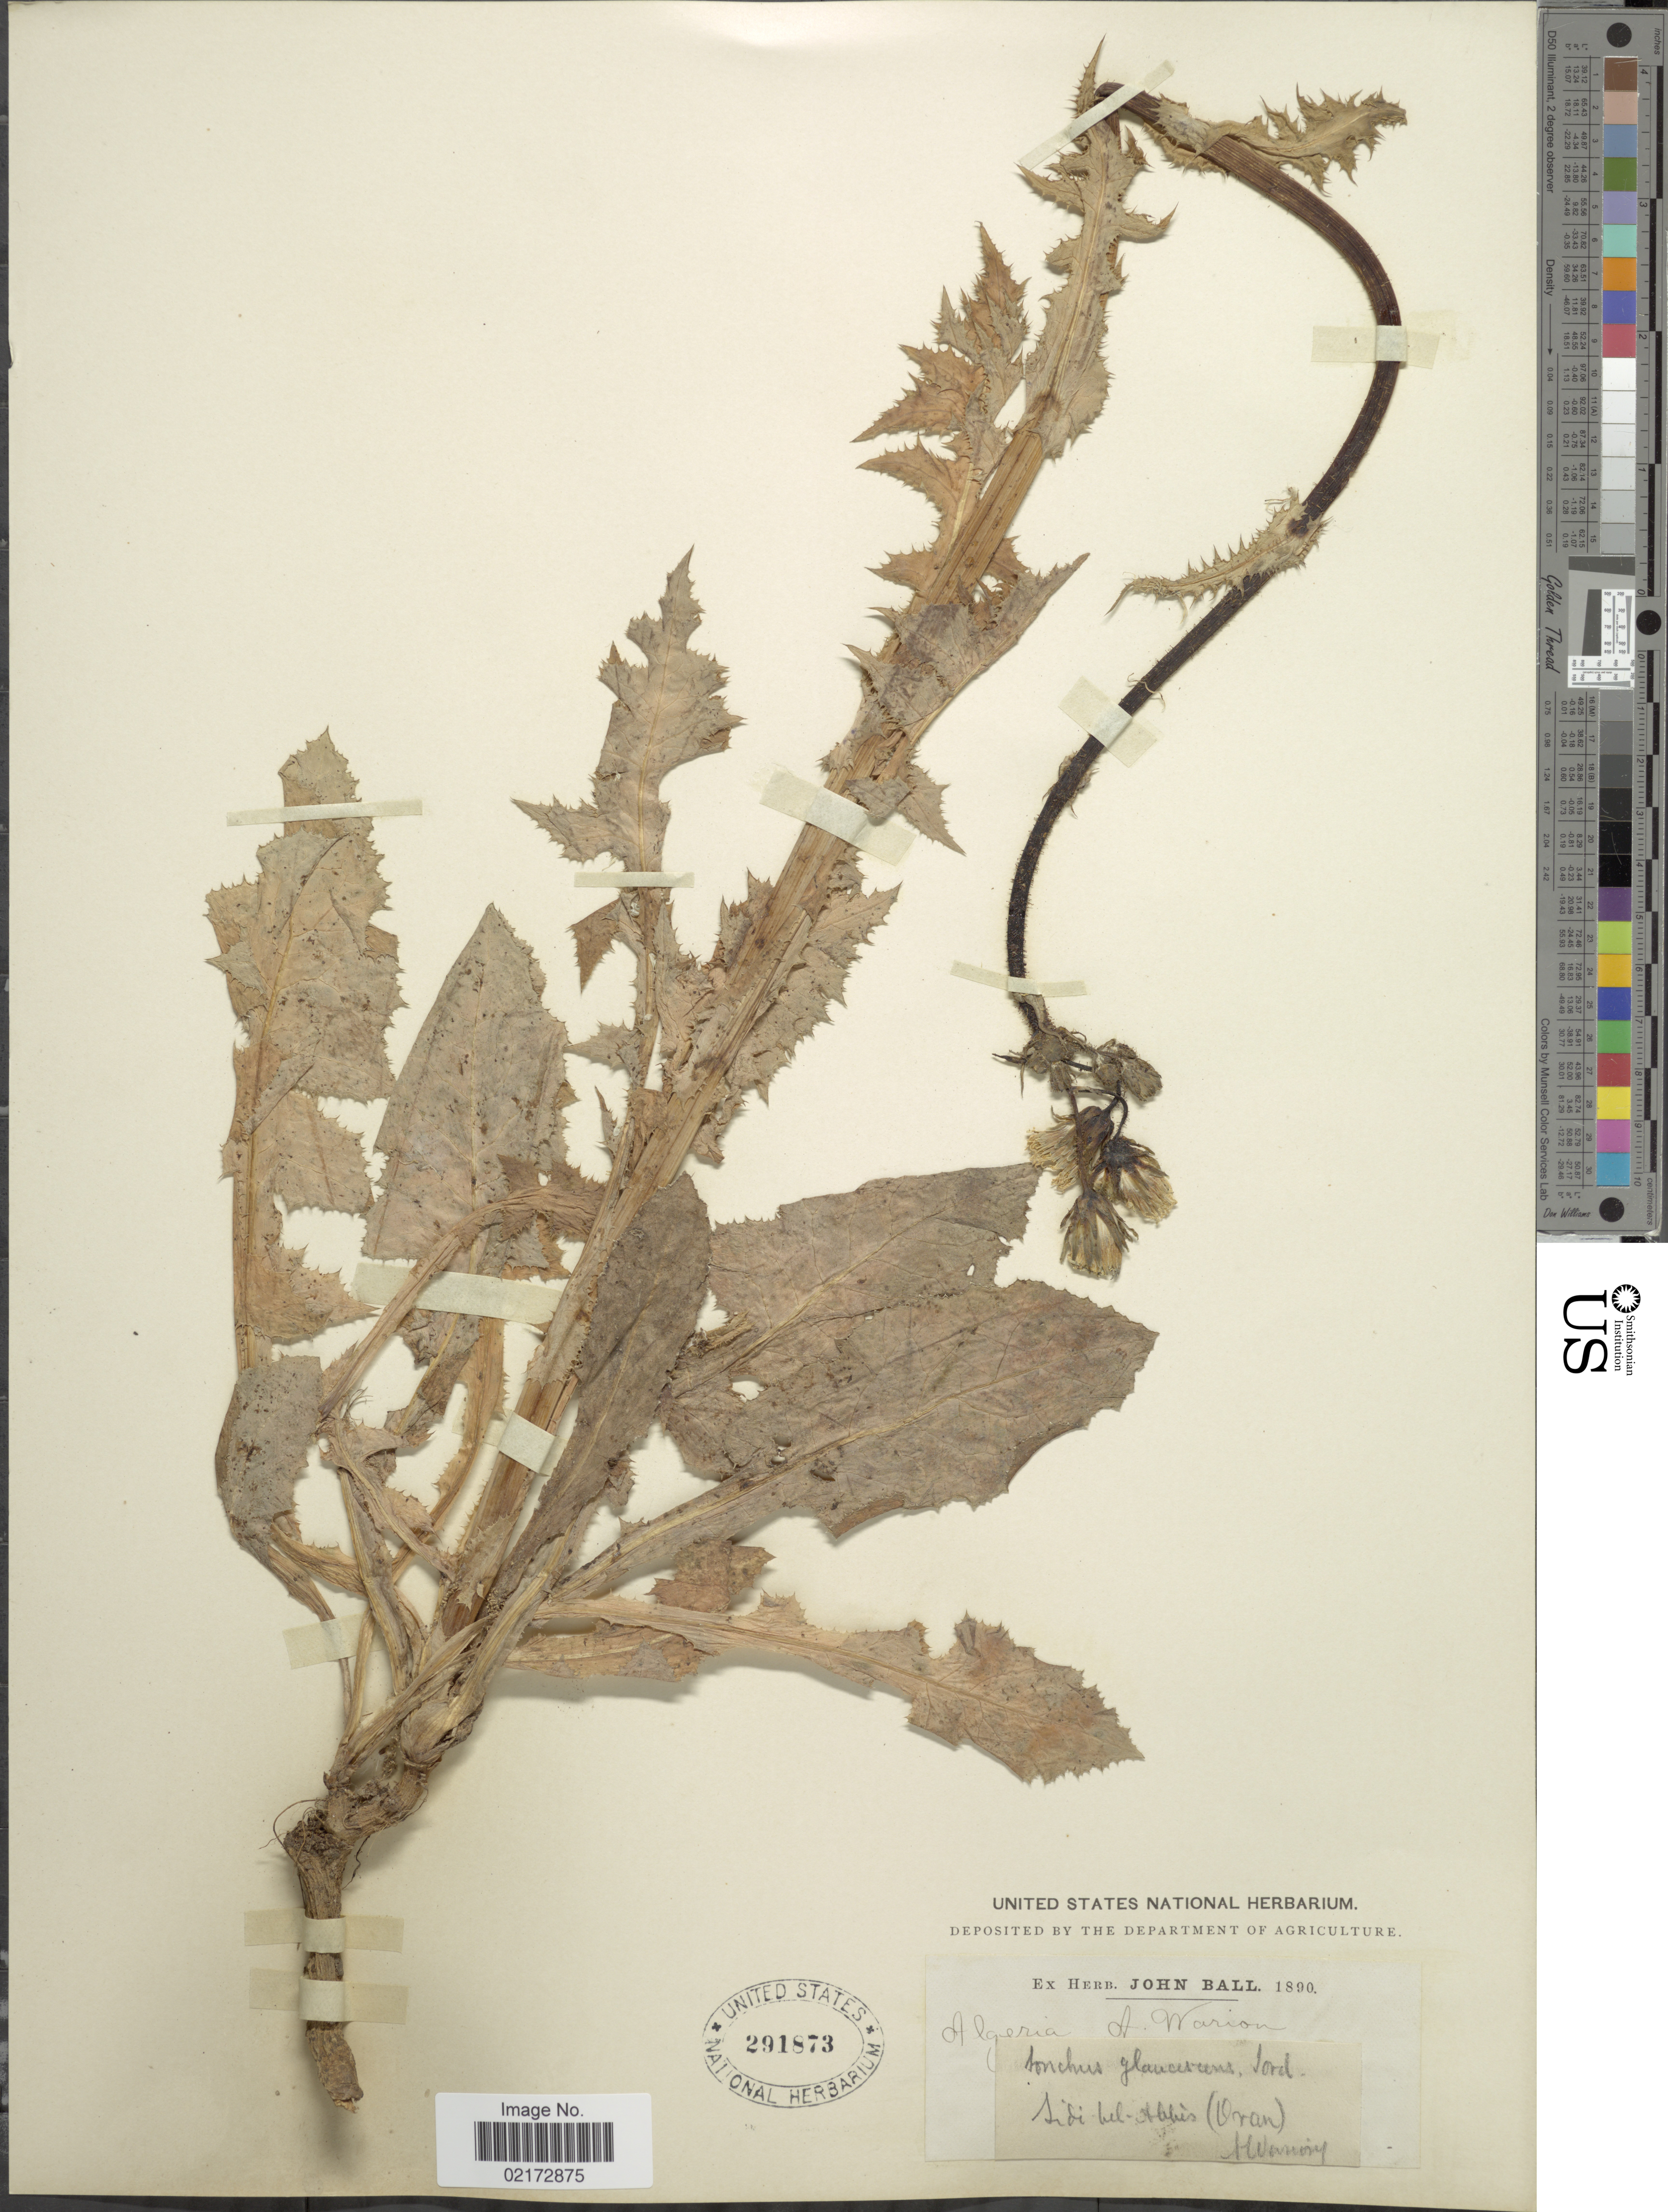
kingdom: Plantae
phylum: Tracheophyta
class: Magnoliopsida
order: Asterales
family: Asteraceae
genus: Sonchus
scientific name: Sonchus asper subsp. glaucescens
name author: (Jord.) Ball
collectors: A. Warion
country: Algeria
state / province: Oran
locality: Sidi Bel-Abbis (Oran)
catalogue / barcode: US 291873